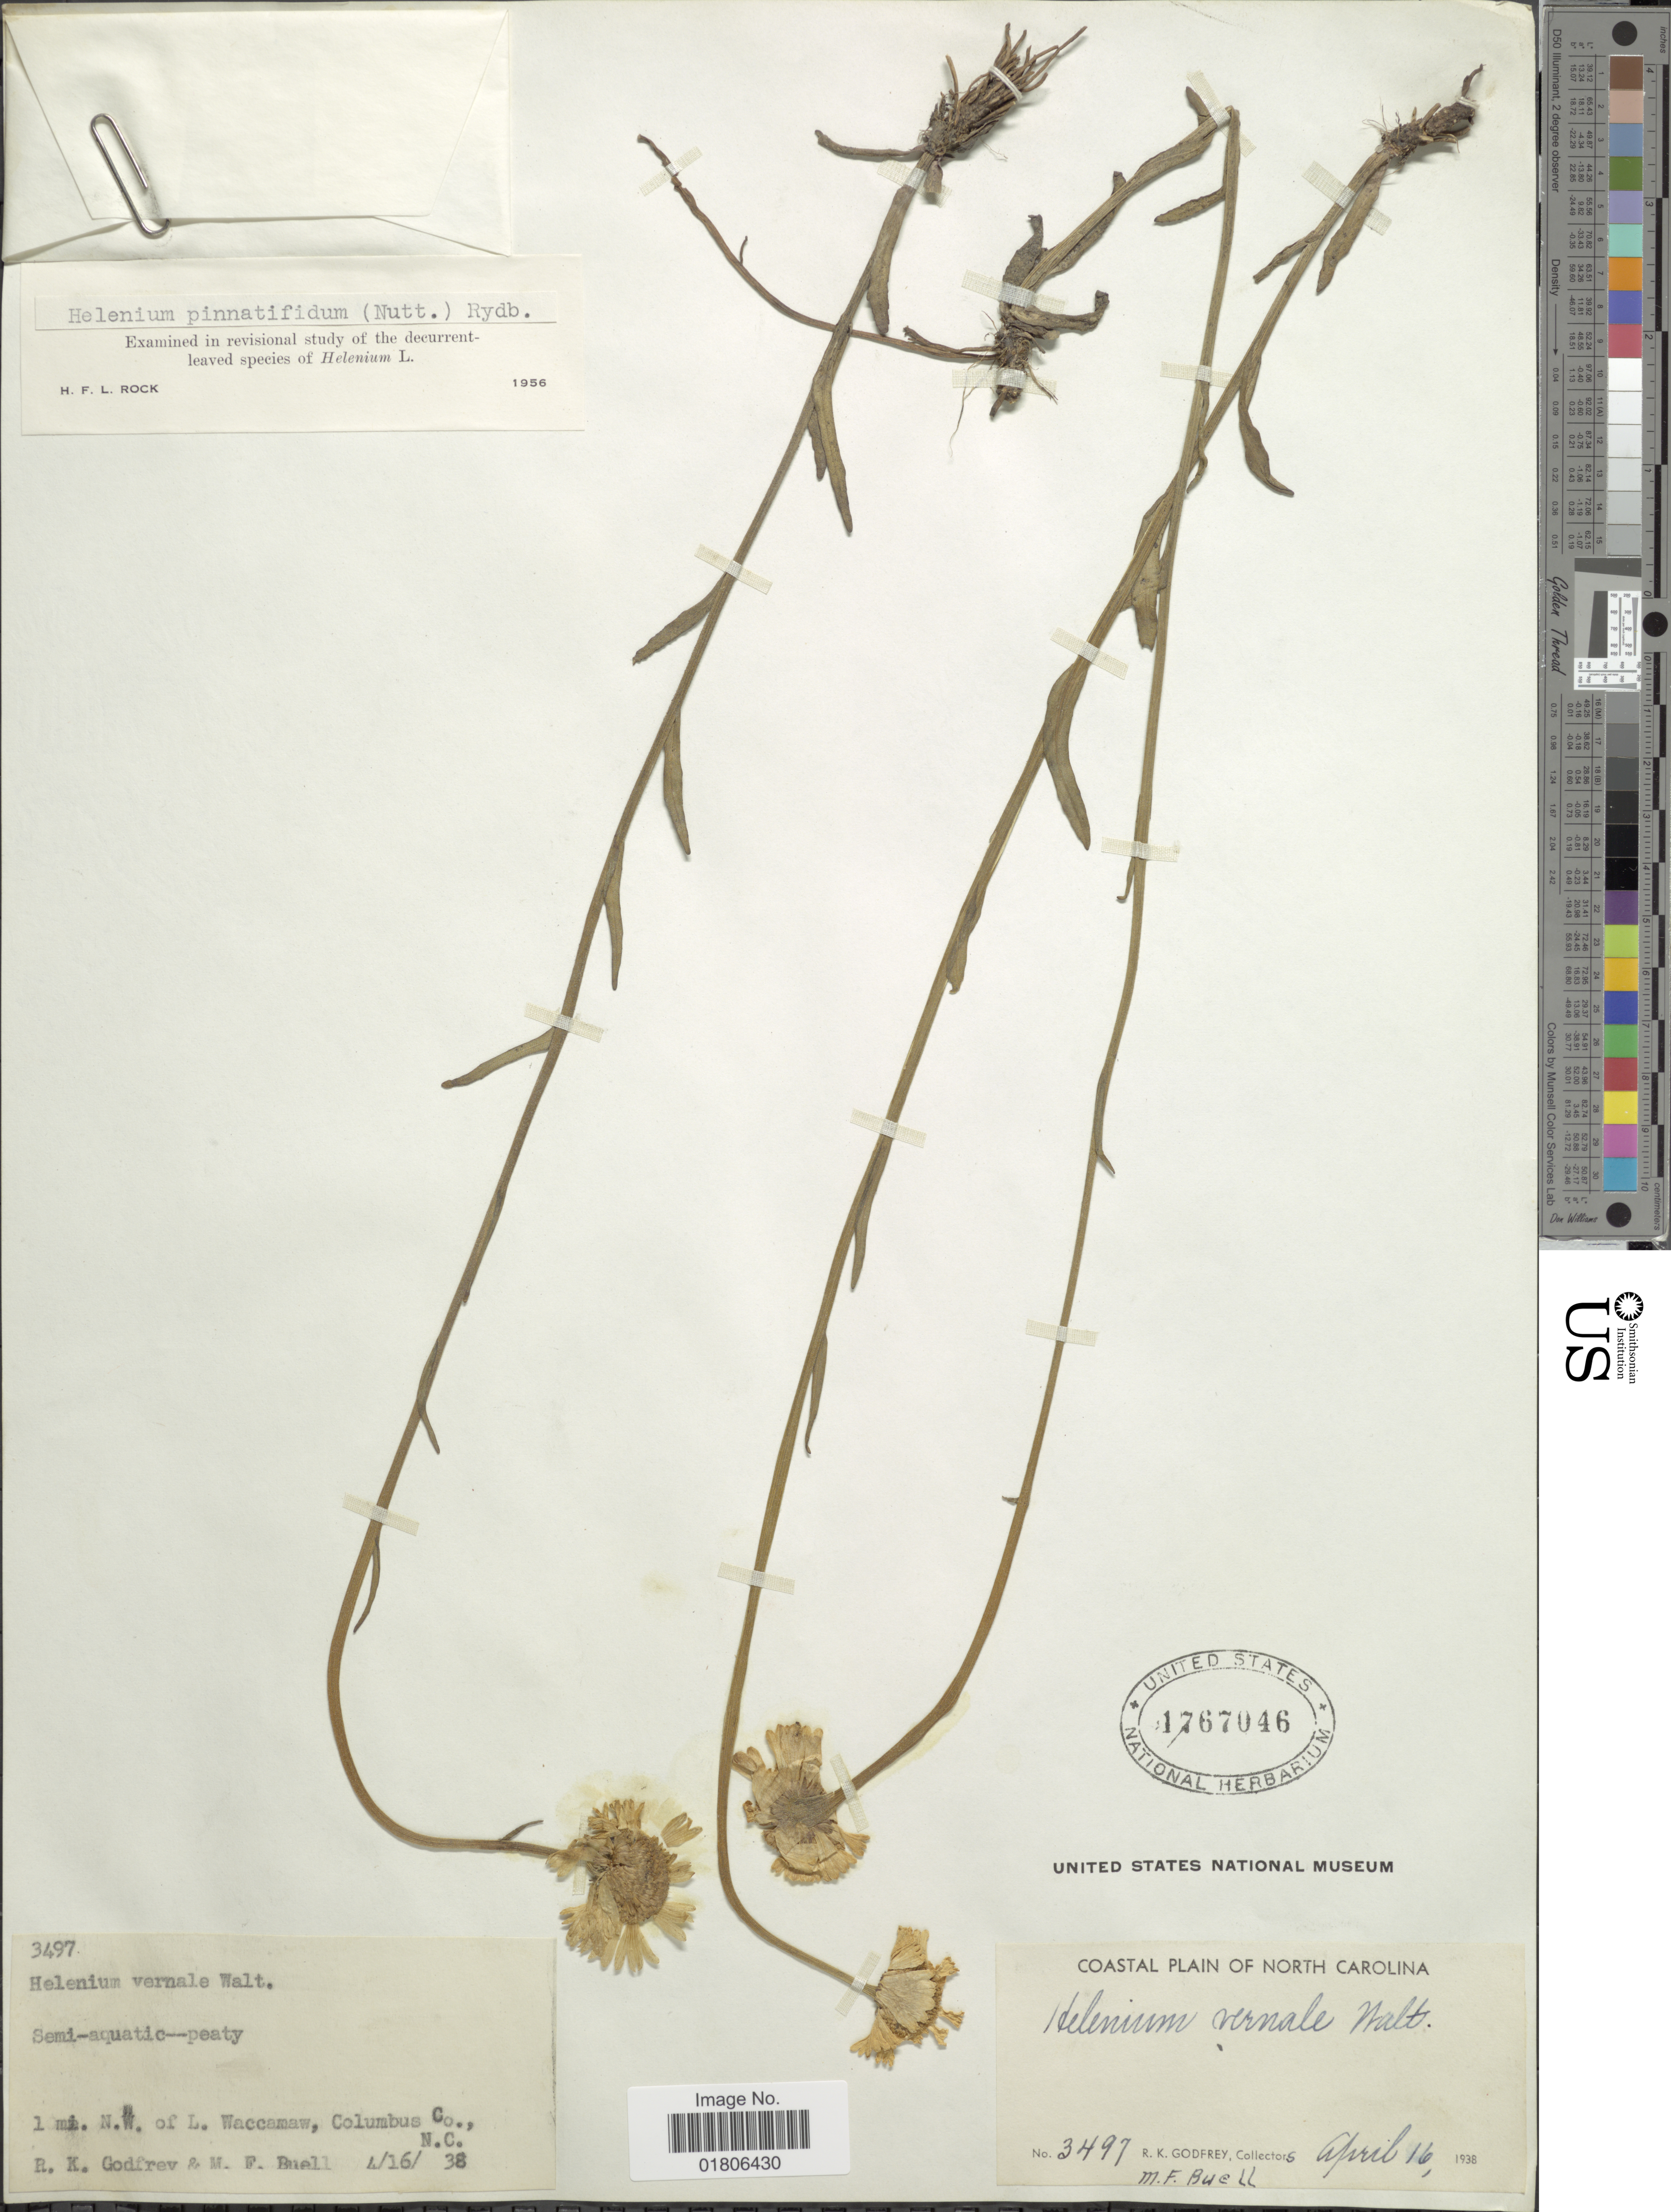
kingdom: Plantae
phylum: Tracheophyta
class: Magnoliopsida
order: Asterales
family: Asteraceae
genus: Helenium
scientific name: Helenium pinnatifidum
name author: (Schwein. ex Nutt.) Rydb.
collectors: R. K. Godfrey & M. Buell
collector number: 3497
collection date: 1938-04-16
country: United States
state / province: North Carolina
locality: Coastal Plain of North Carolina, 1 mi N.W. of L. Waccamaw, Columbus Co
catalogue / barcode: US 4767046